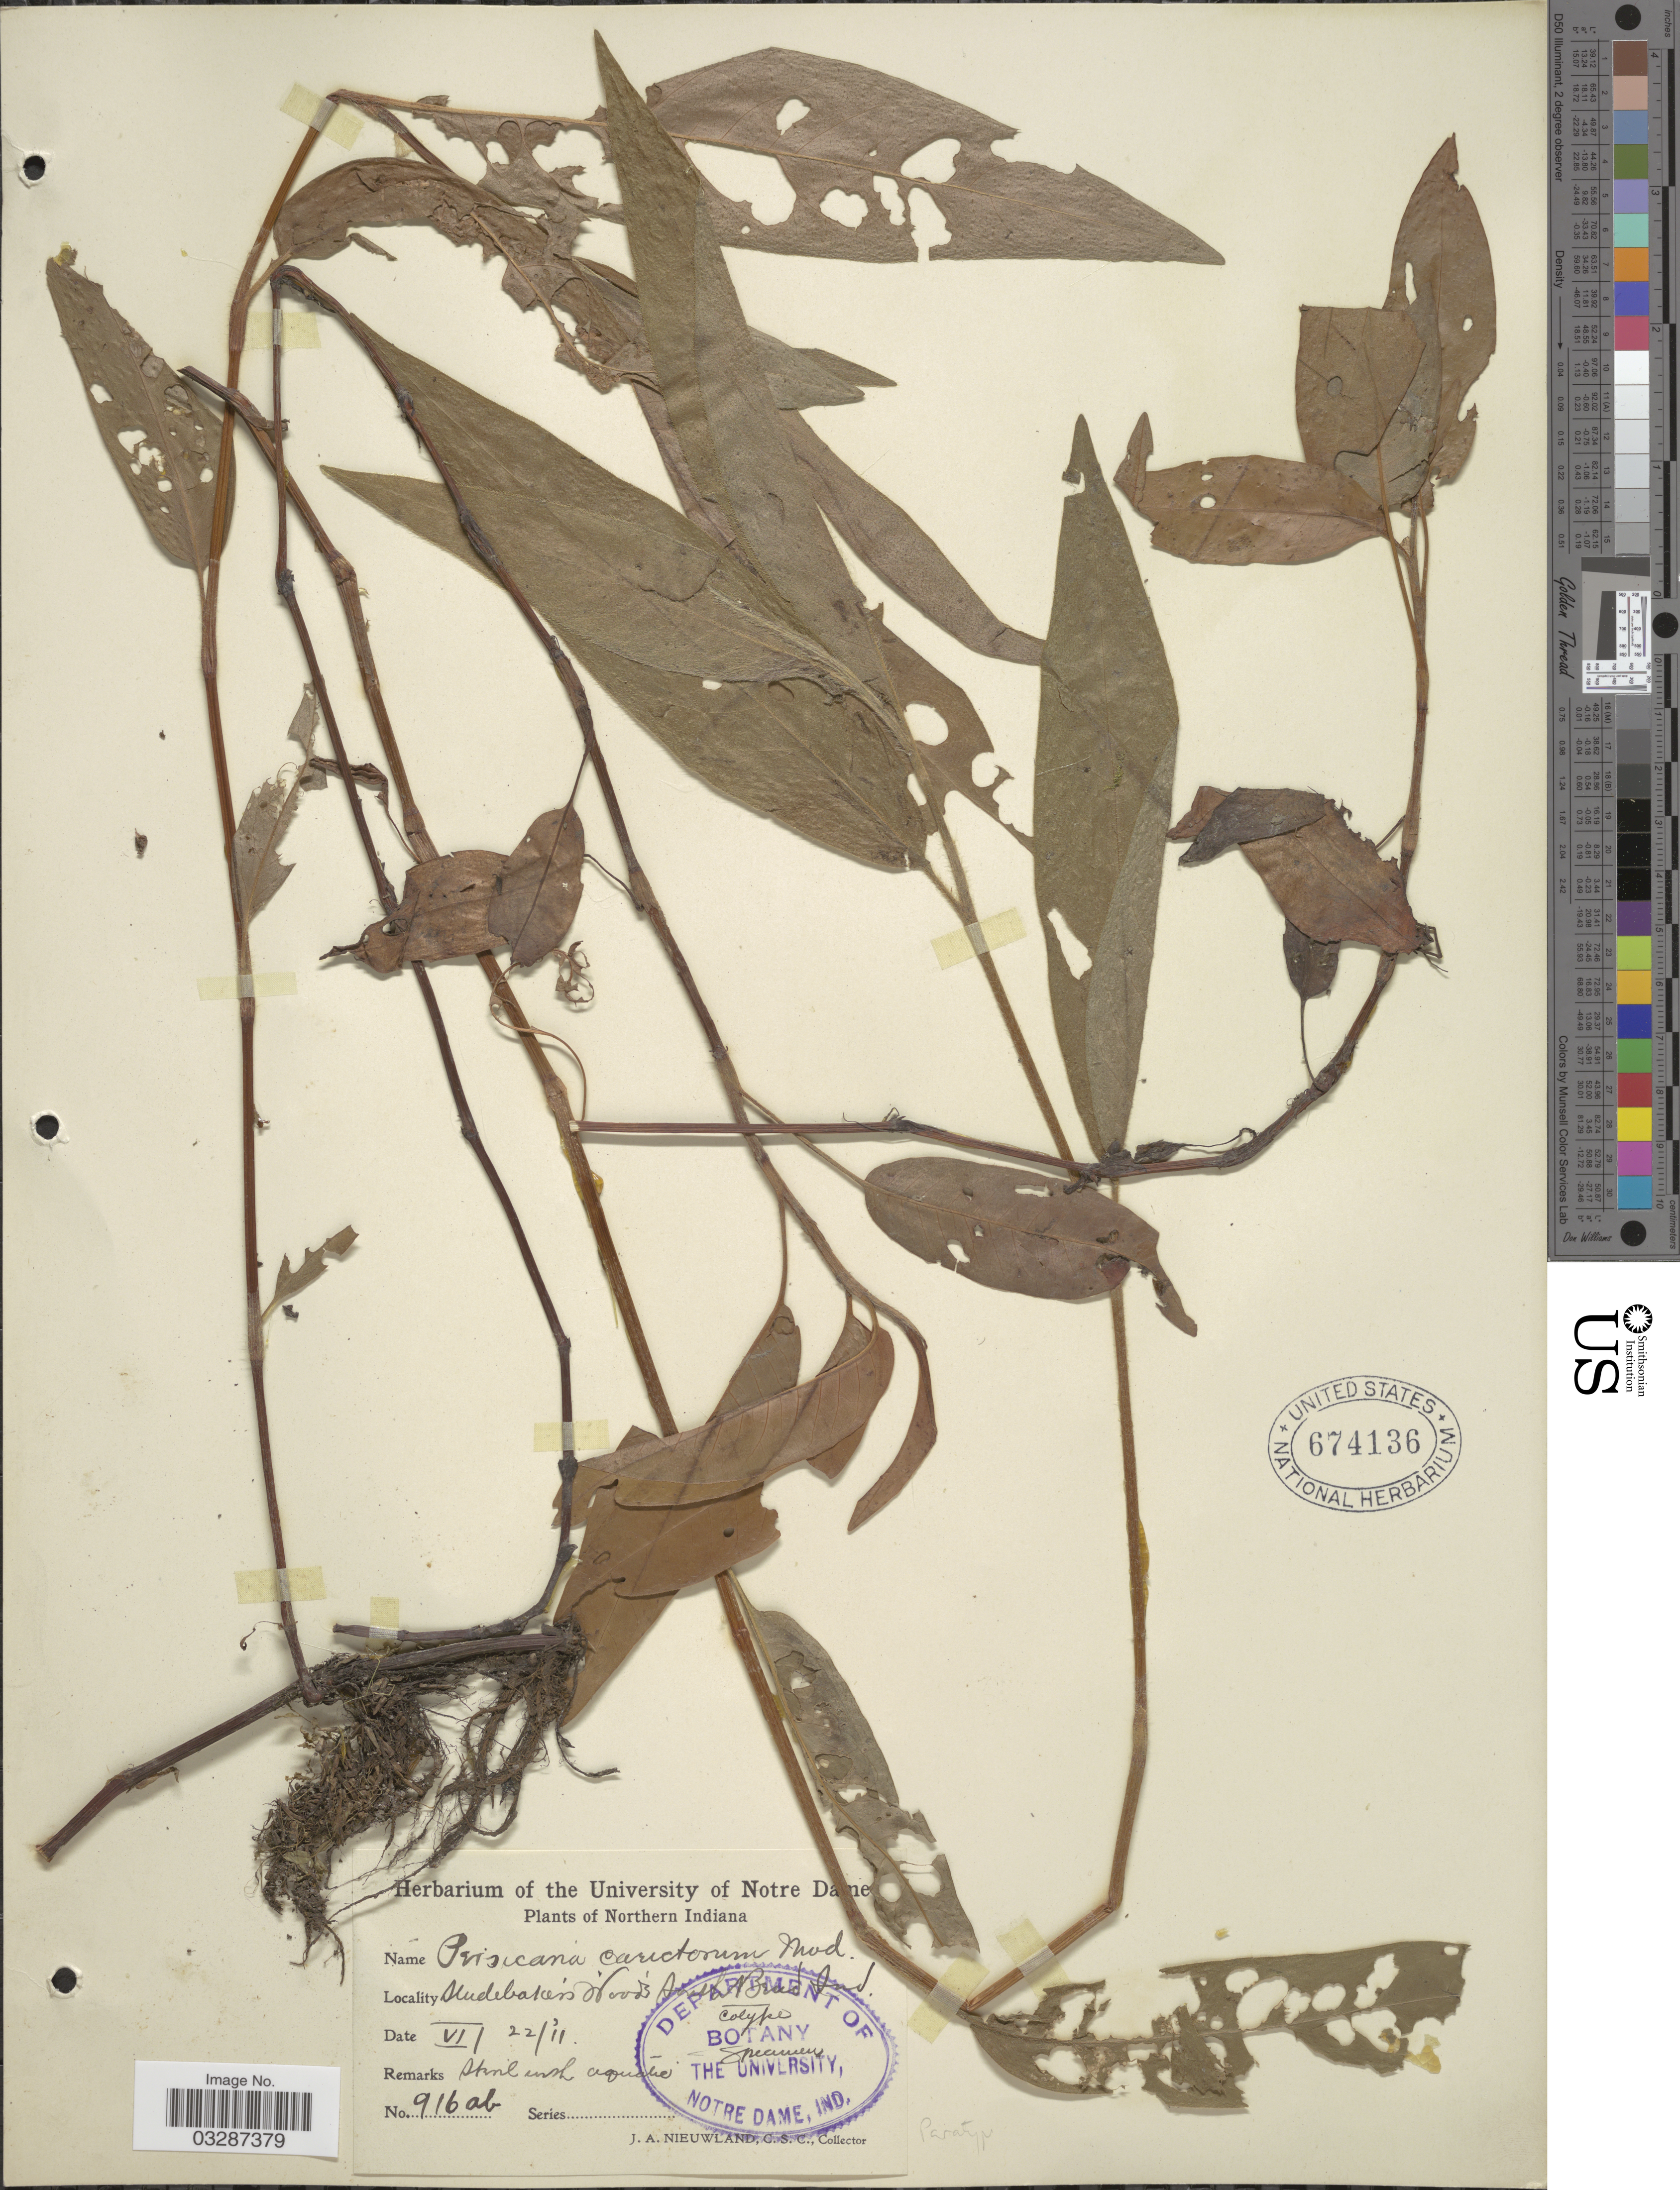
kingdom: Plantae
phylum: Tracheophyta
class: Magnoliopsida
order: Caryophyllales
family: Polygonaceae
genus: Polygonum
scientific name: Polygonum amphibium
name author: L.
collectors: J. A. Nieuwland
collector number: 916ab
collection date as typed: Transcribed d/m/y: 22/6/11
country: United States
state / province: Indiana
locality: Northern Indiana. Studebaker's Woods South Bend Ind.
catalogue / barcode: US 674136